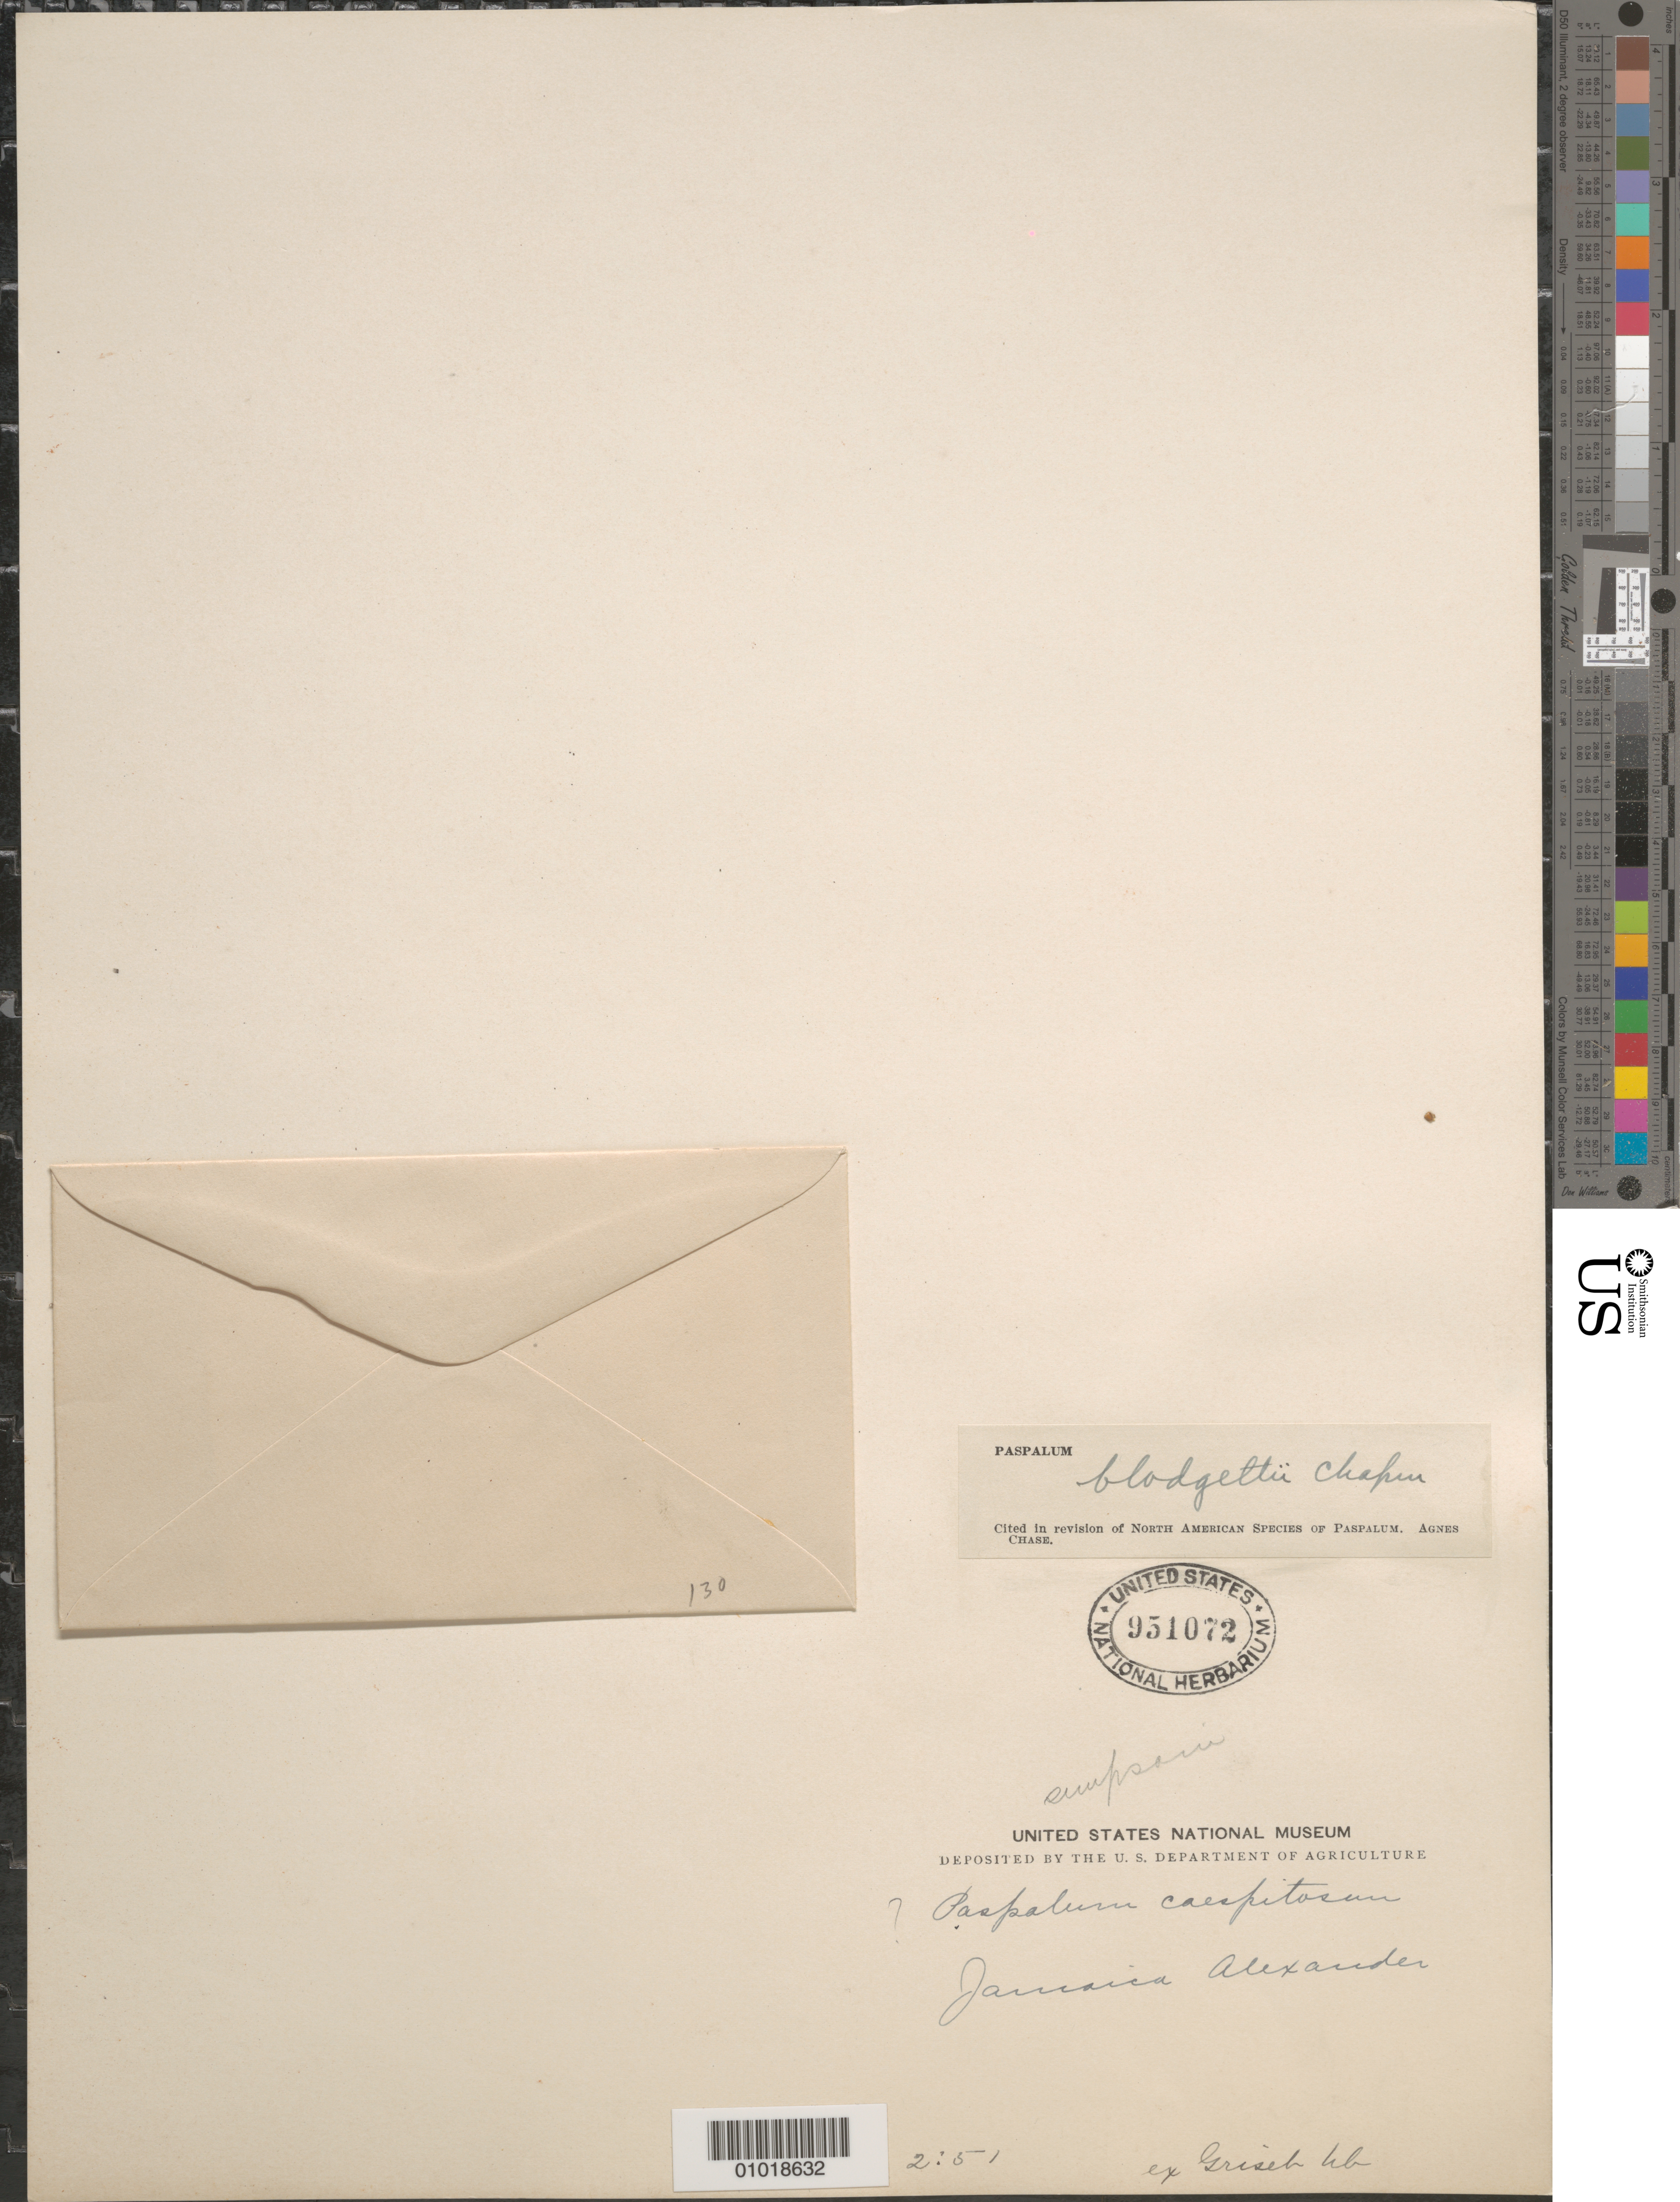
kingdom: Plantae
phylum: Tracheophyta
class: Liliopsida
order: Poales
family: Poaceae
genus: Paspalum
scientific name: Paspalum blodgettii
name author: Chapm.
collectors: R. C. Alexander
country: Jamaica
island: Jamaica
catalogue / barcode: US 951072